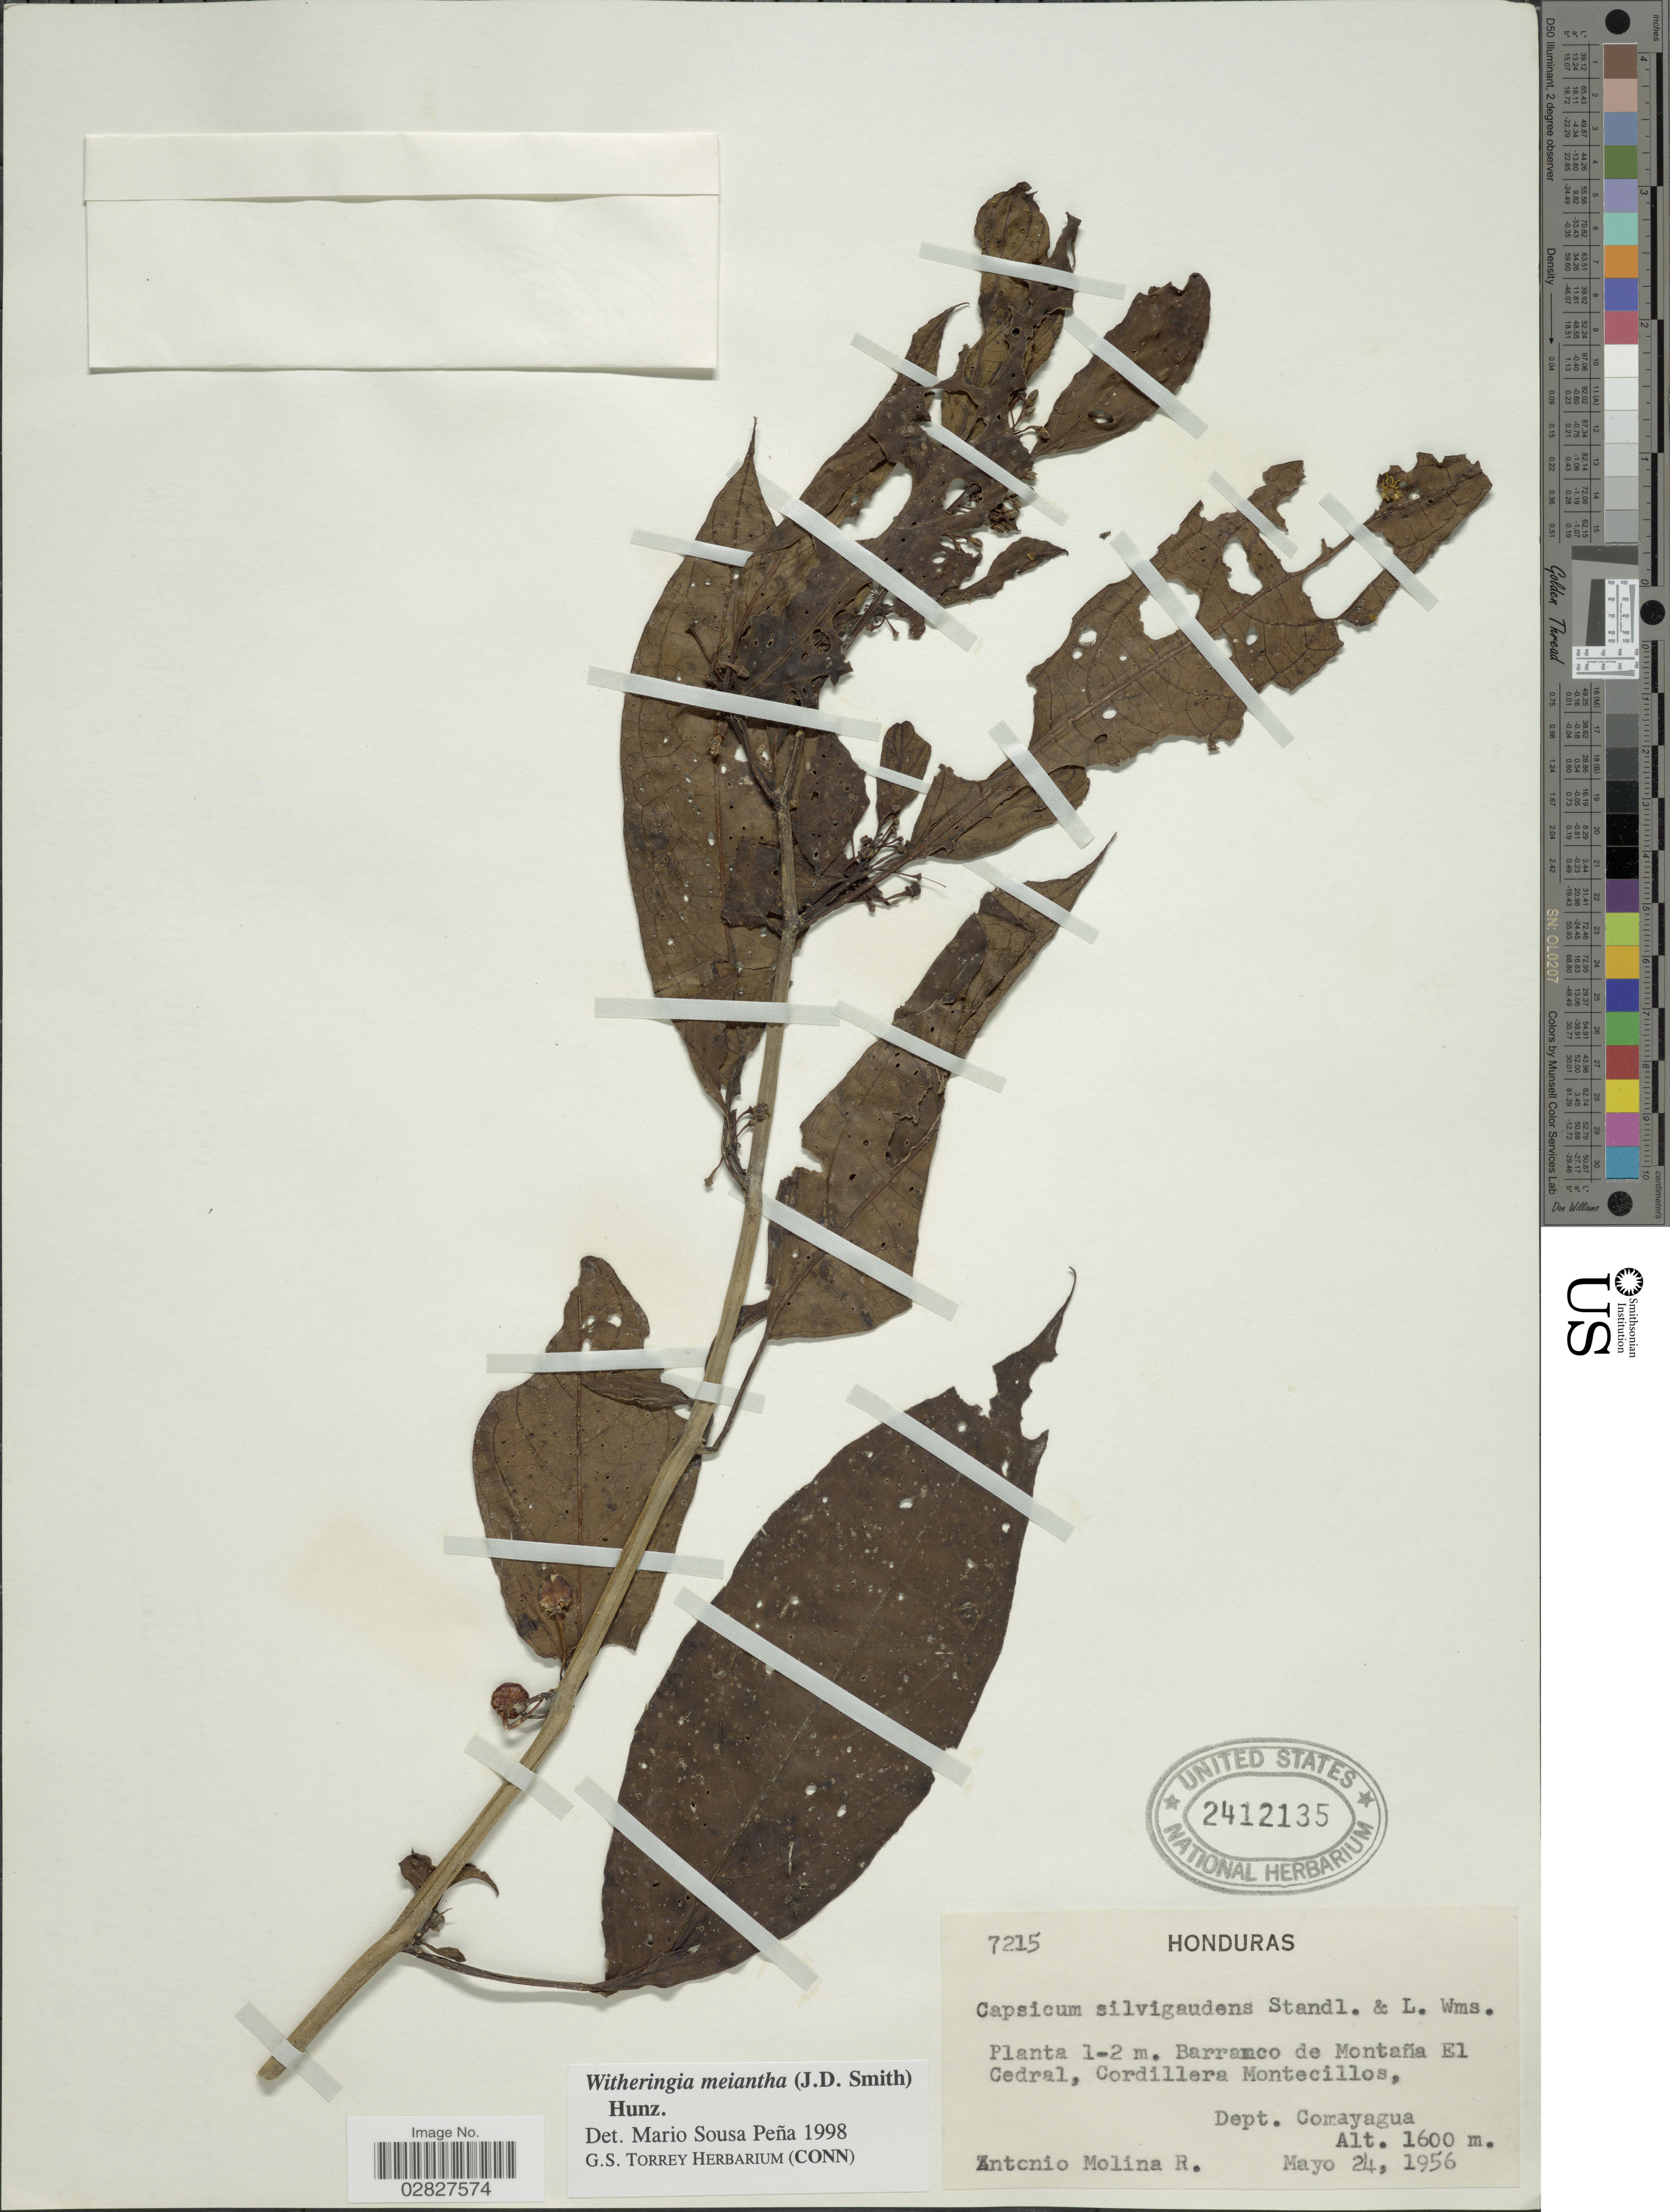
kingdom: Plantae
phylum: Tracheophyta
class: Magnoliopsida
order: Solanales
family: Solanaceae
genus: Witheringia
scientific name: Witheringia meiantha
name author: (Donn. Sm.) Hunz.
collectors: A. Molina R.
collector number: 7215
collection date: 1956-05-24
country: Honduras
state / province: Comayagua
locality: Barranco de Montaña El Cedral, Cordillera Montecillos, Dept. Comayagua.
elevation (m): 1600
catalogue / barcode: US 2412135